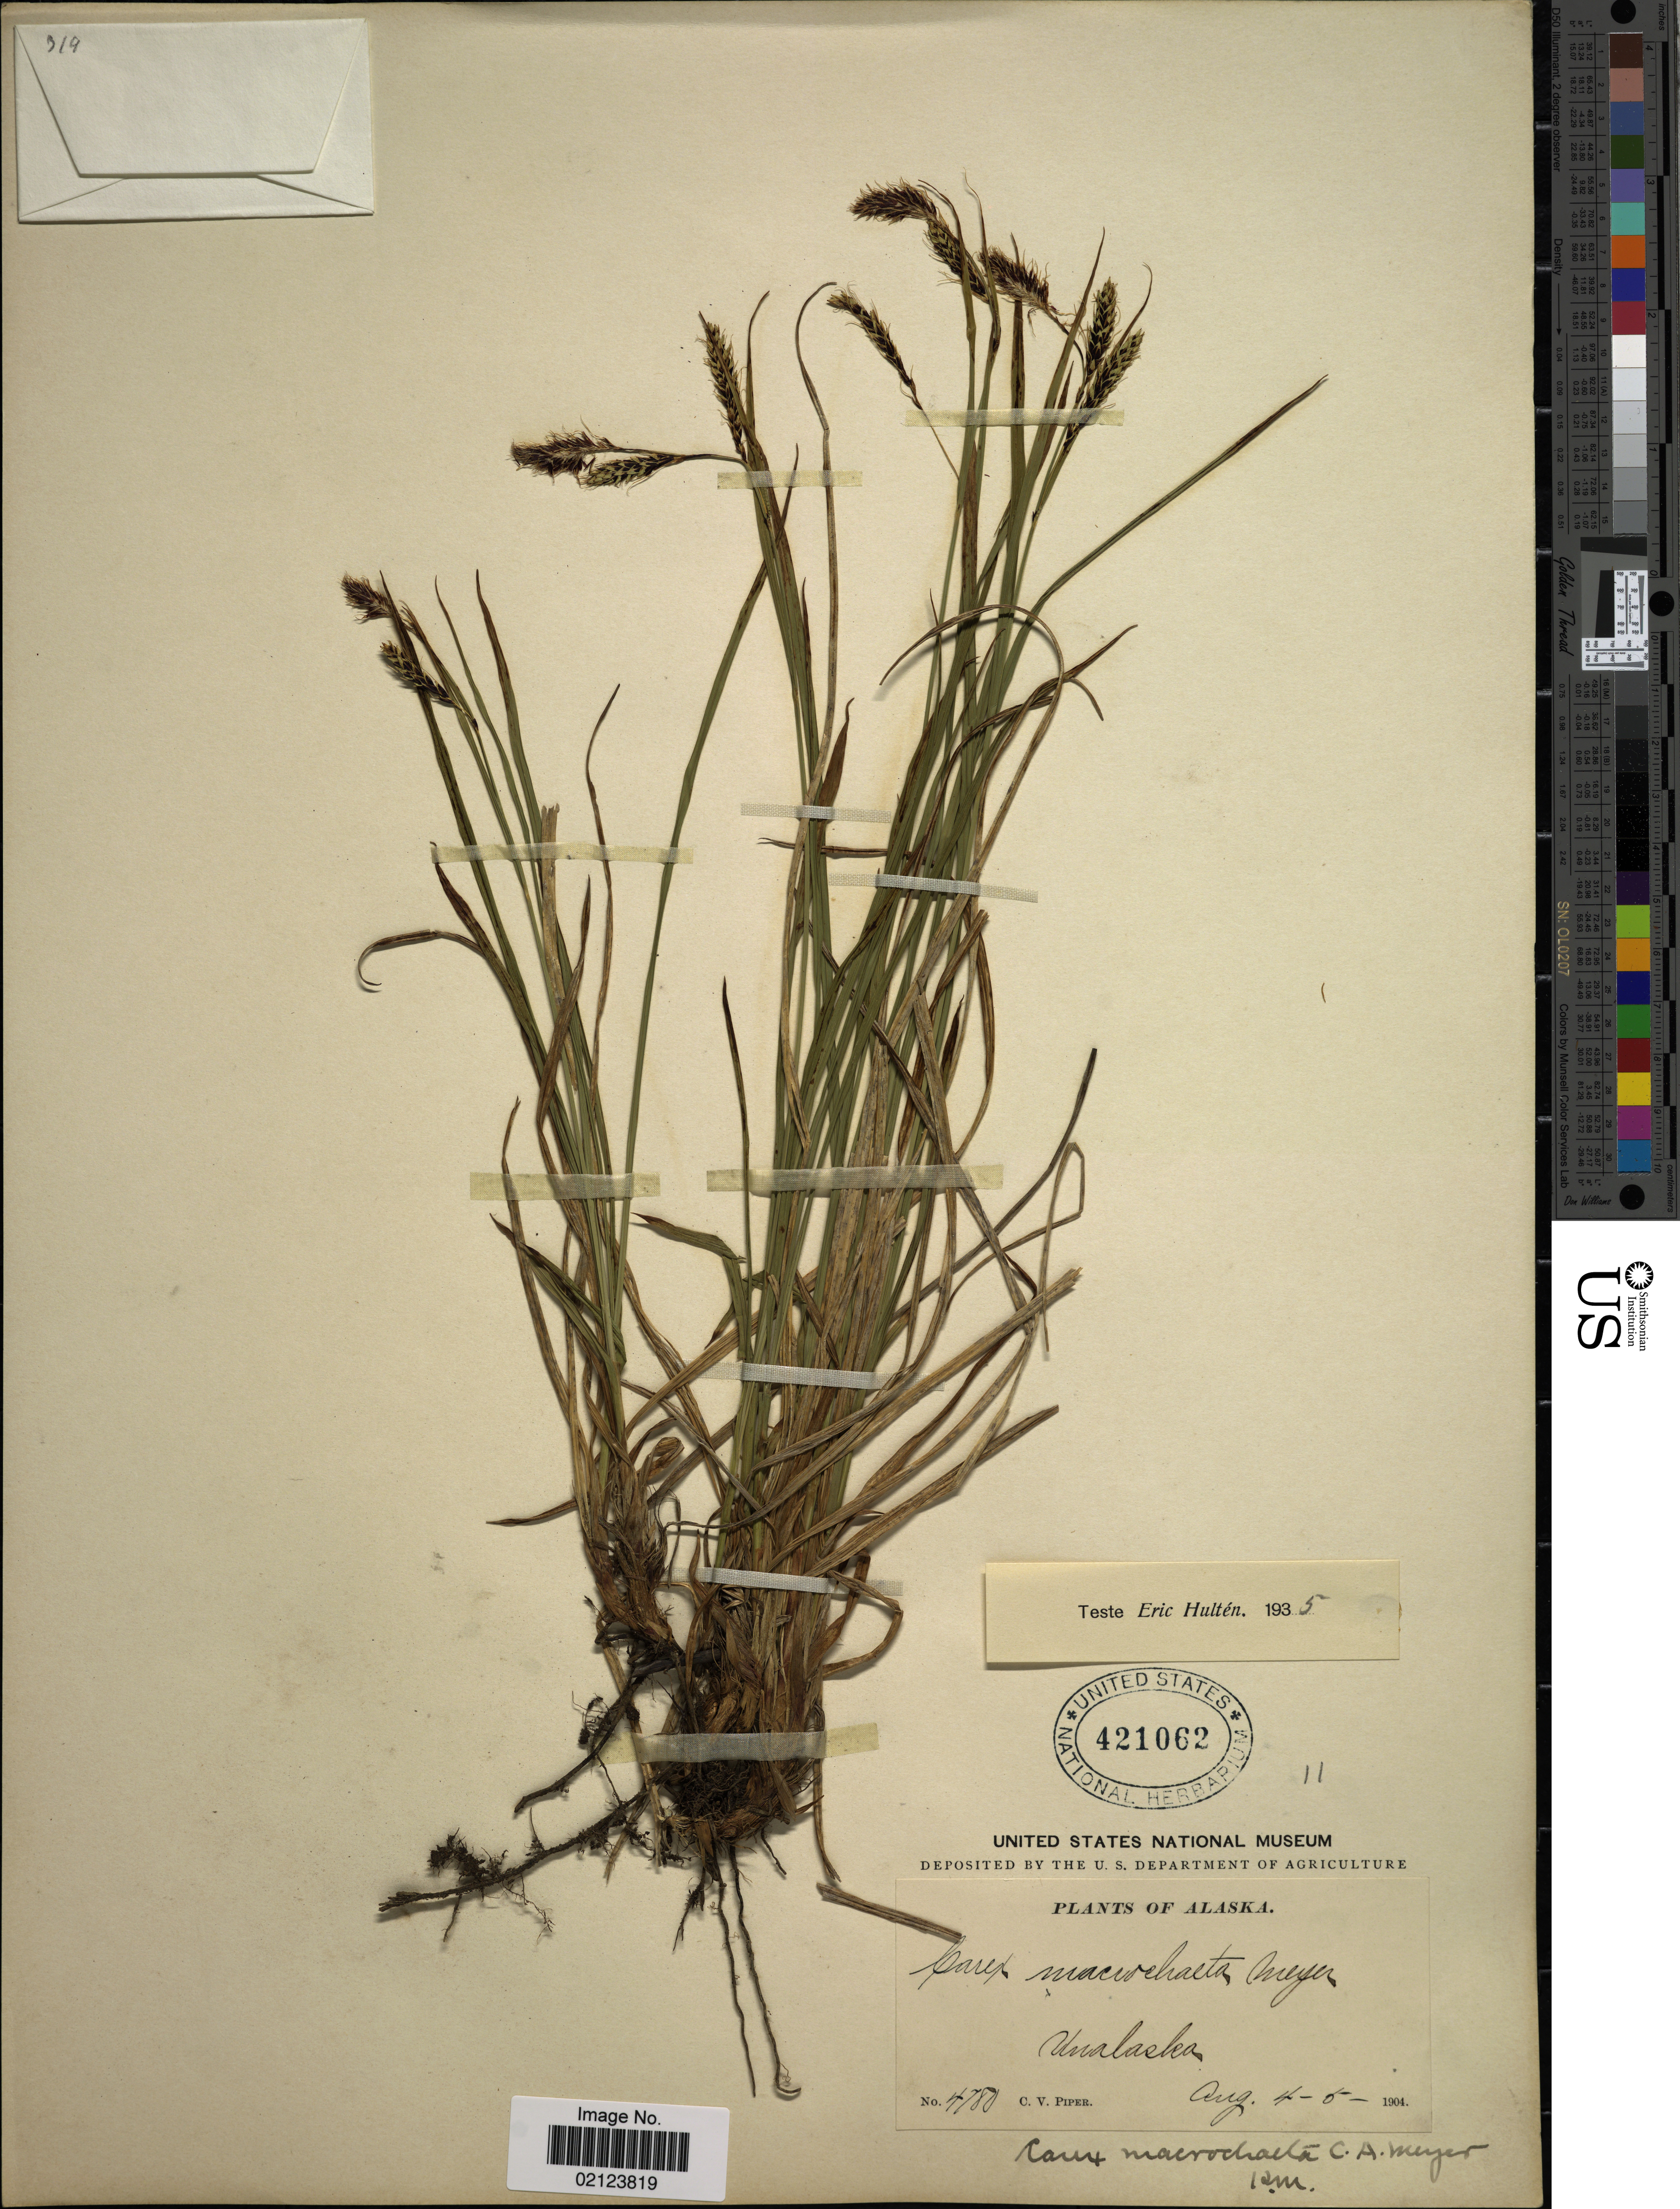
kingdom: Plantae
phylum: Tracheophyta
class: Liliopsida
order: Poales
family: Cyperaceae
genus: Carex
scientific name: Carex macrochaeta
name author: C.A. Mey.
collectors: C. V. Piper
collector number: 4780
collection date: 1904-08-04/1904-08-05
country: United States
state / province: Alaska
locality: Unalaska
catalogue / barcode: US 421062